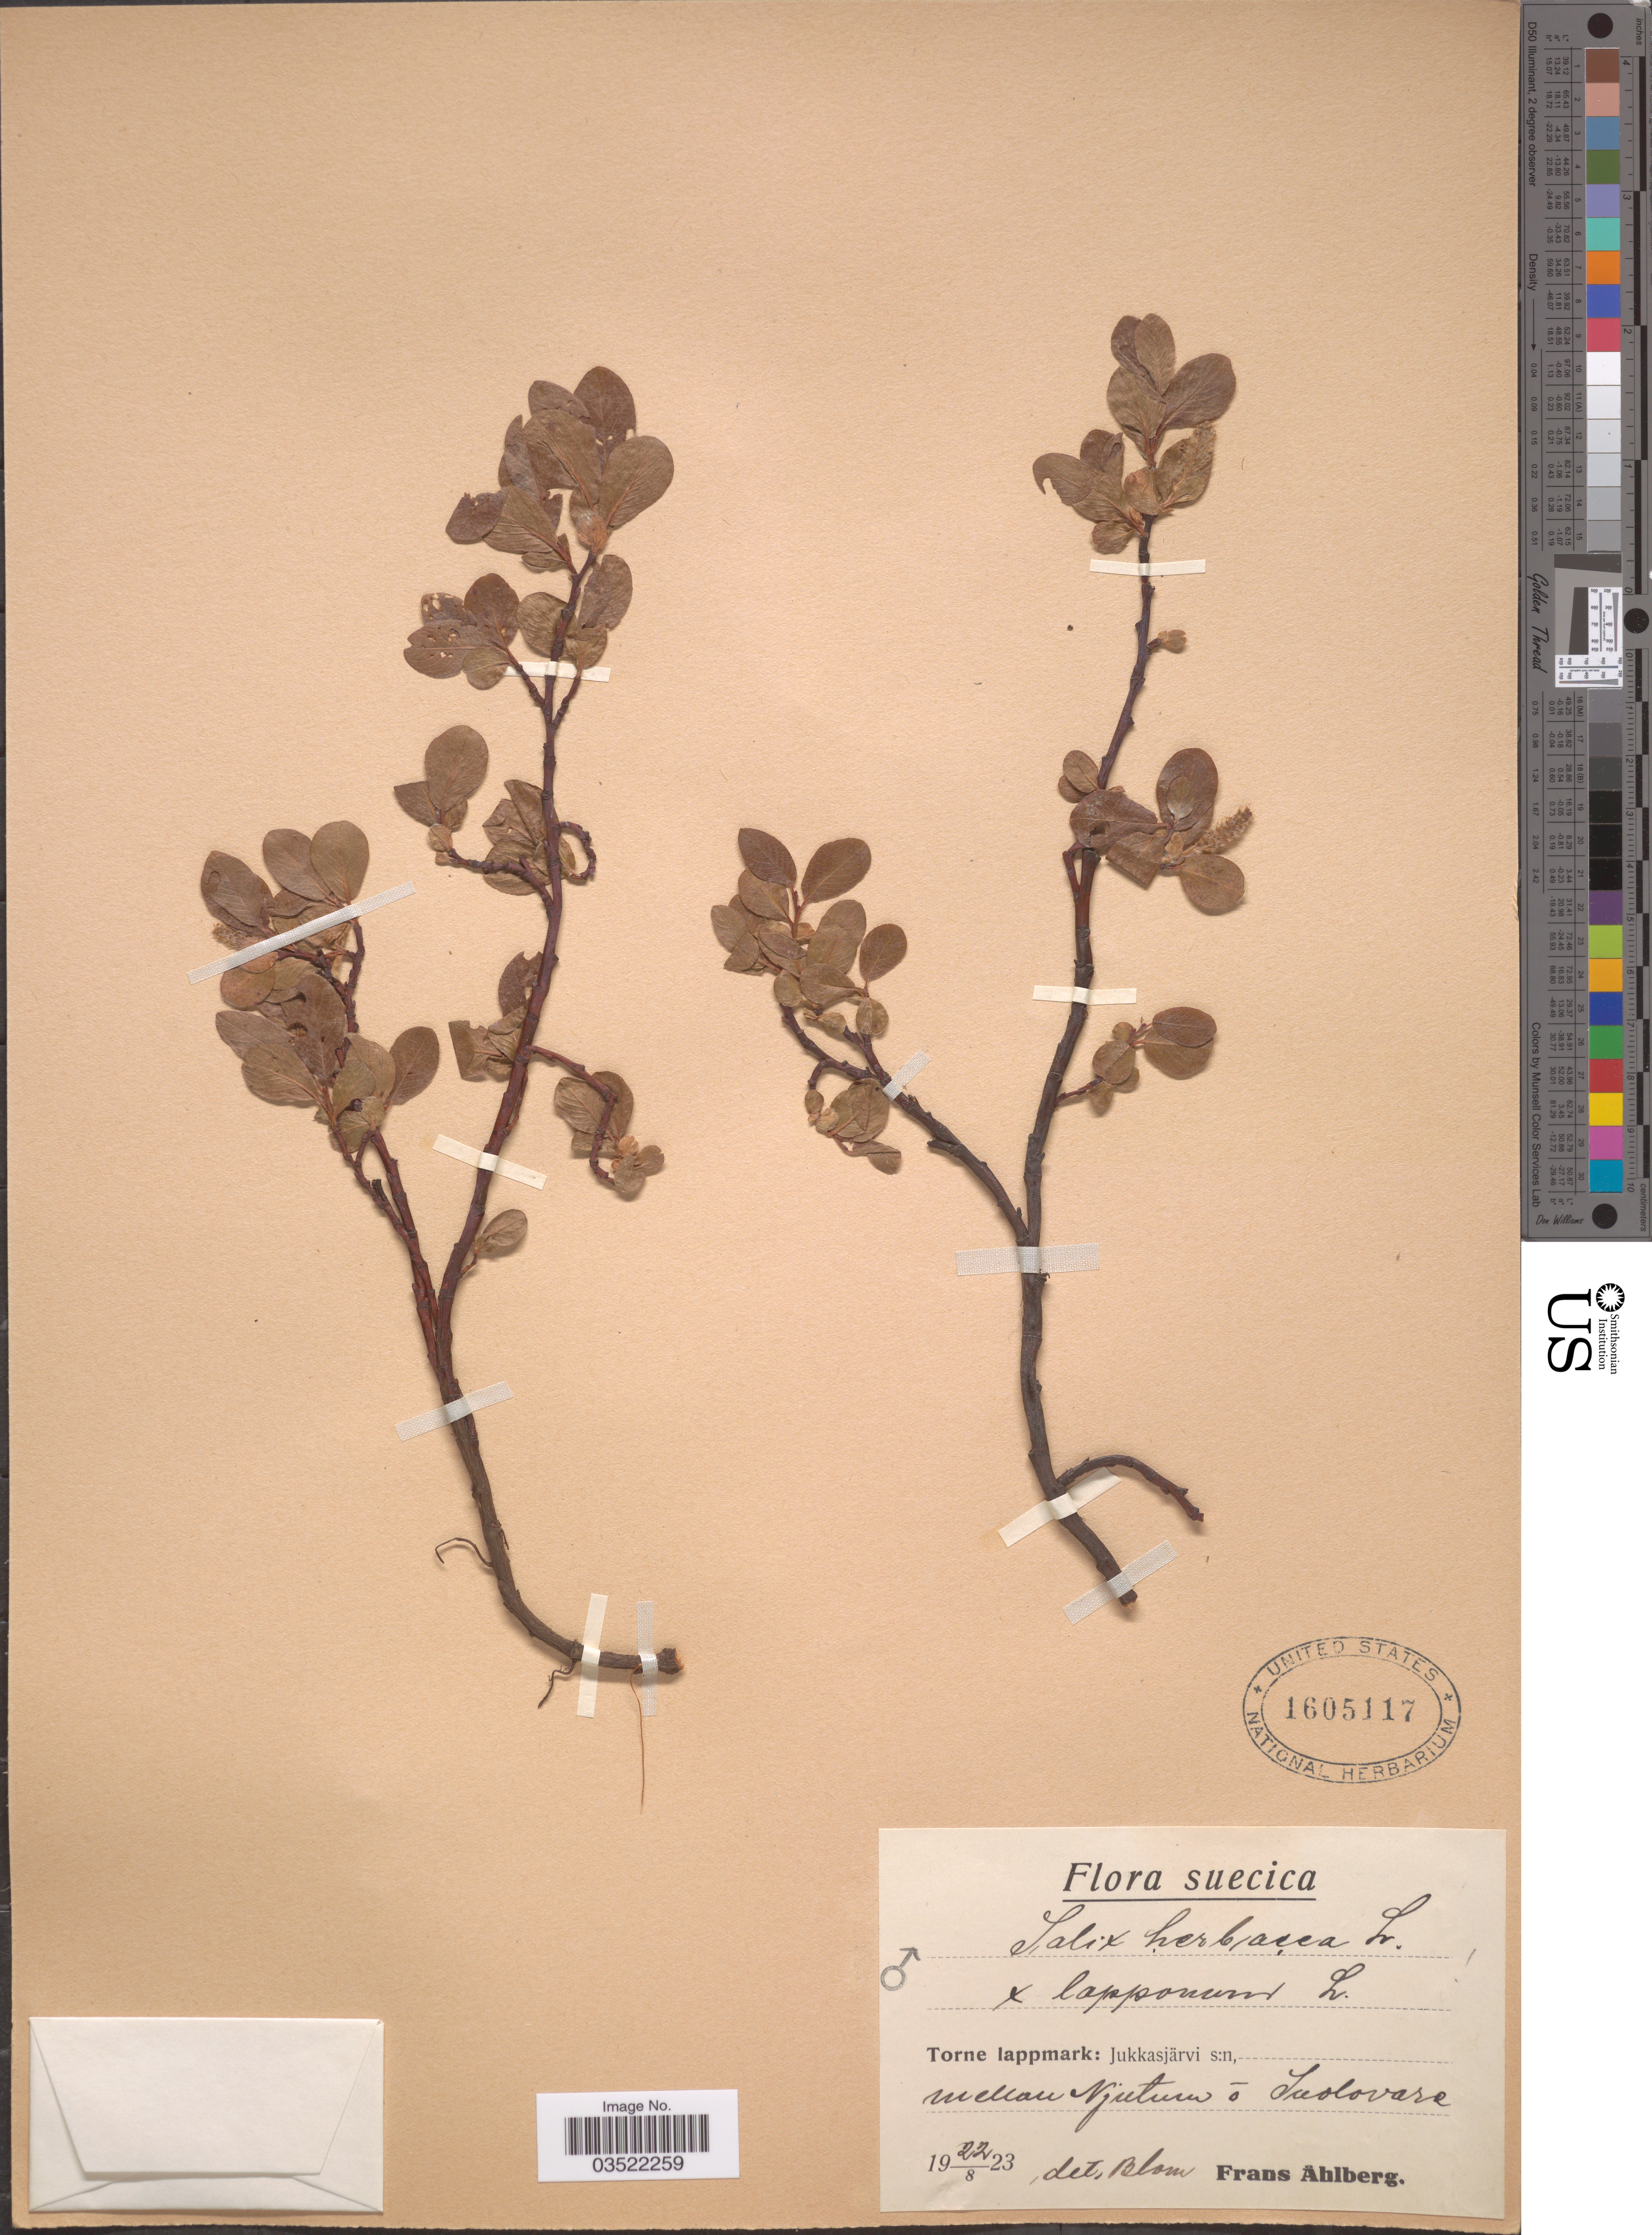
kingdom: Plantae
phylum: Tracheophyta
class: Magnoliopsida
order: Malpighiales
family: Salicaceae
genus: Salix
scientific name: Salix herbacea x S. lapponum L.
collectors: F. Ahlberg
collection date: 1923-08-22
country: Sweden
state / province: Norrbotten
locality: Torne lappmark: Jukkasjärvi, mellan Njutum o Suolovare. [Torne Lappmark: Jukkasjärvi, between Kätta and Jungasuolo.]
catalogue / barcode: US 1605117